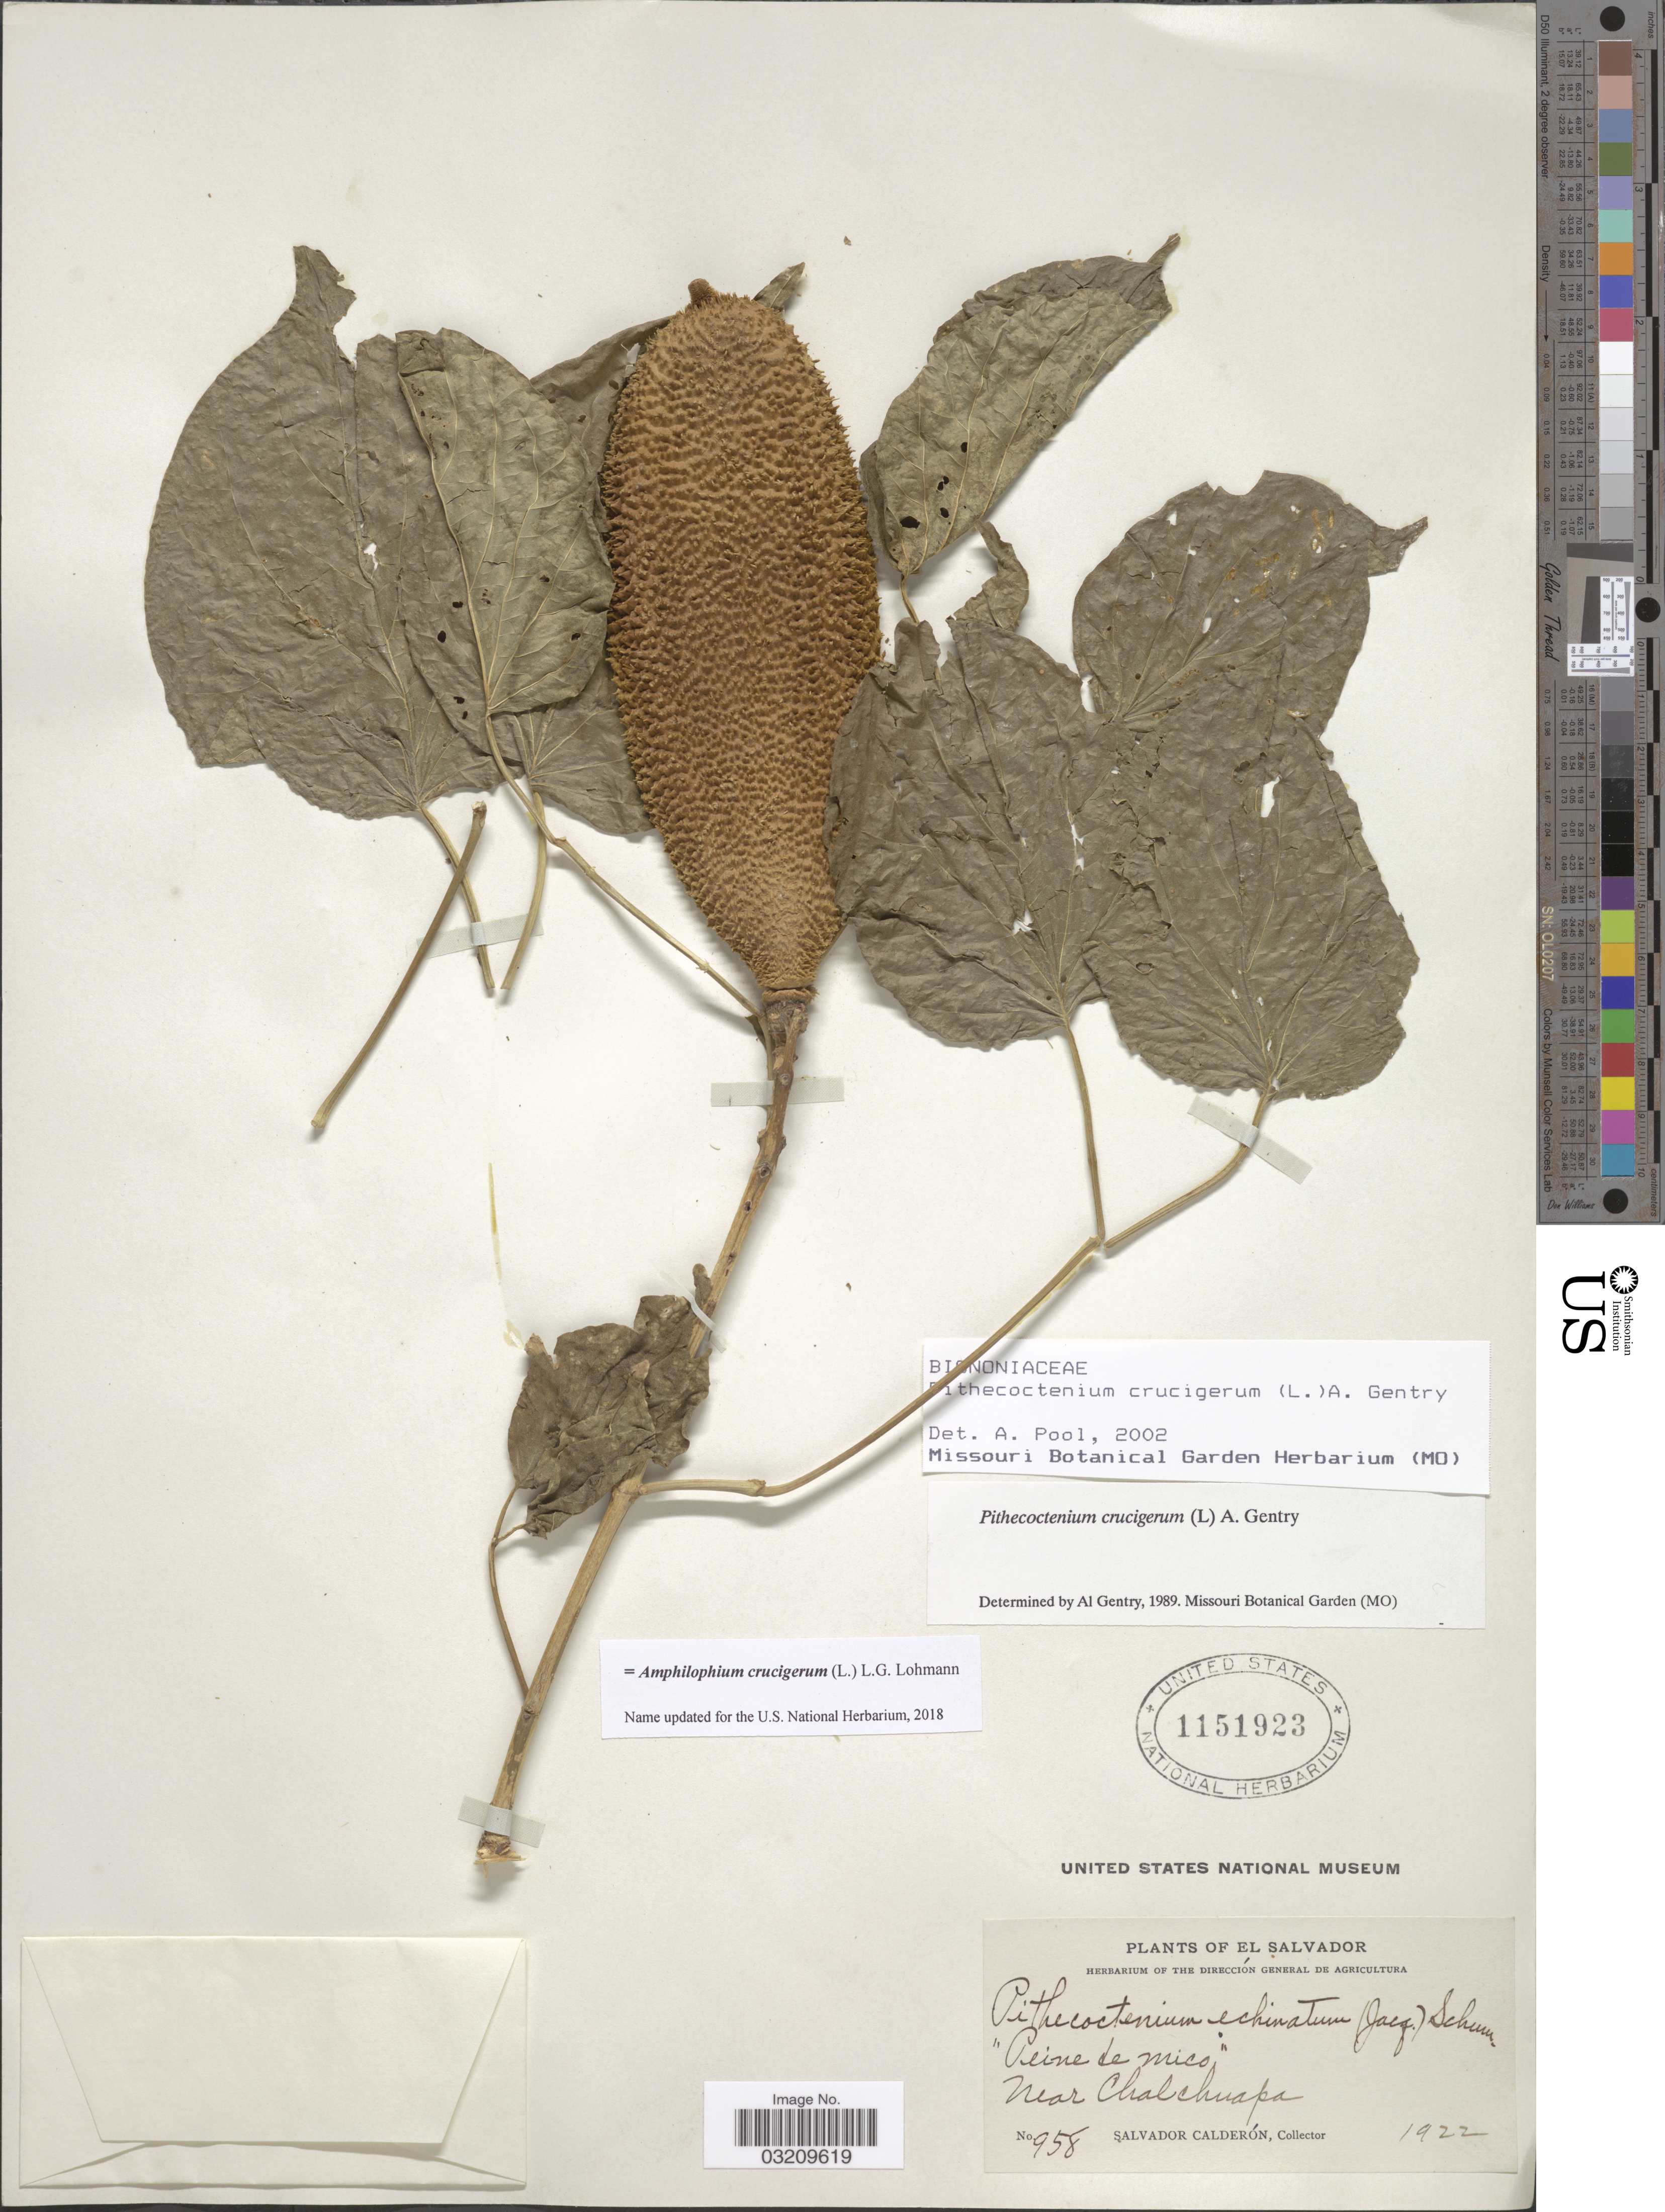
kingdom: Plantae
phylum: Tracheophyta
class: Magnoliopsida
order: Lamiales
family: Bignoniaceae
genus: Amphilophium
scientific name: Amphilophium crucigerum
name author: (L.) L.G. Lohmann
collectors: S. Calderón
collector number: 958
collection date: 1922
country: El Salvador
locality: Near Chalchuapa.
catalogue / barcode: US 1151923